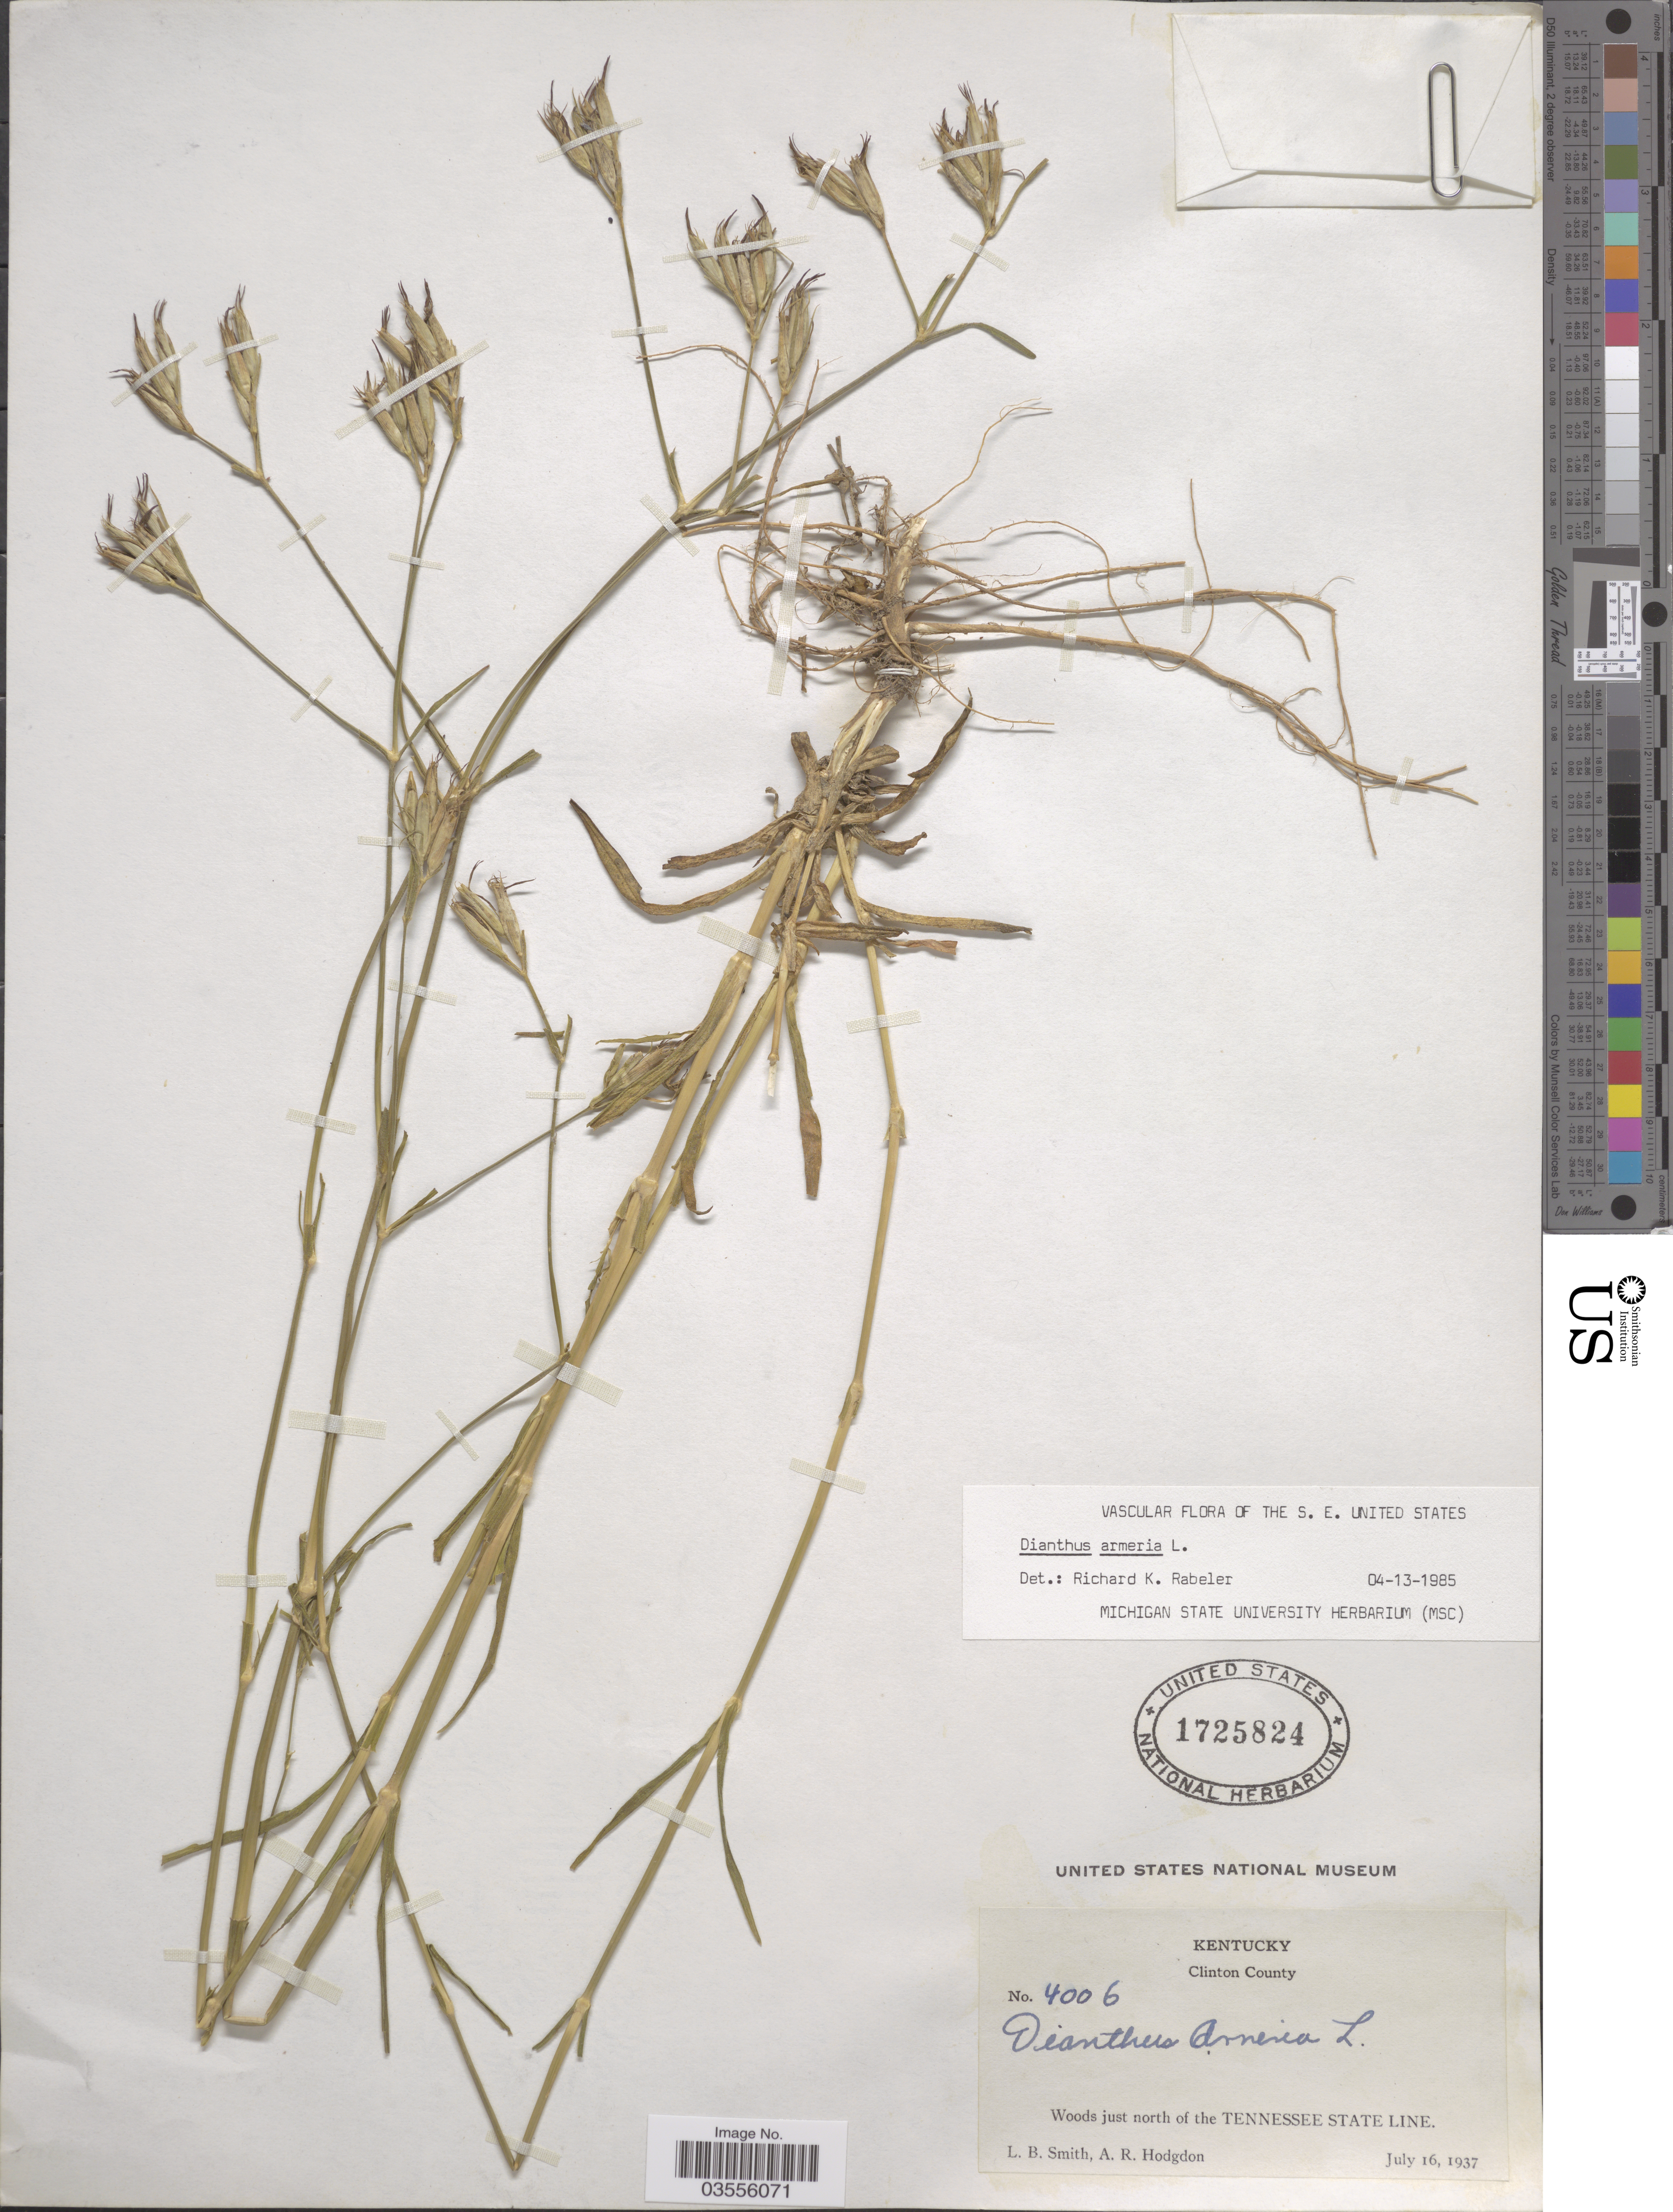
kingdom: Plantae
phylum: Tracheophyta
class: Magnoliopsida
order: Caryophyllales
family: Caryophyllaceae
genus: Dianthus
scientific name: Dianthus armeria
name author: L.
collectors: L. Smith & A. R. Hodgdon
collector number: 4006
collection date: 1937-07-16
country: United States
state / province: Kentucky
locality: Clinton County. Woods just north of the Tennessee State Line.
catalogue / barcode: US 1725824